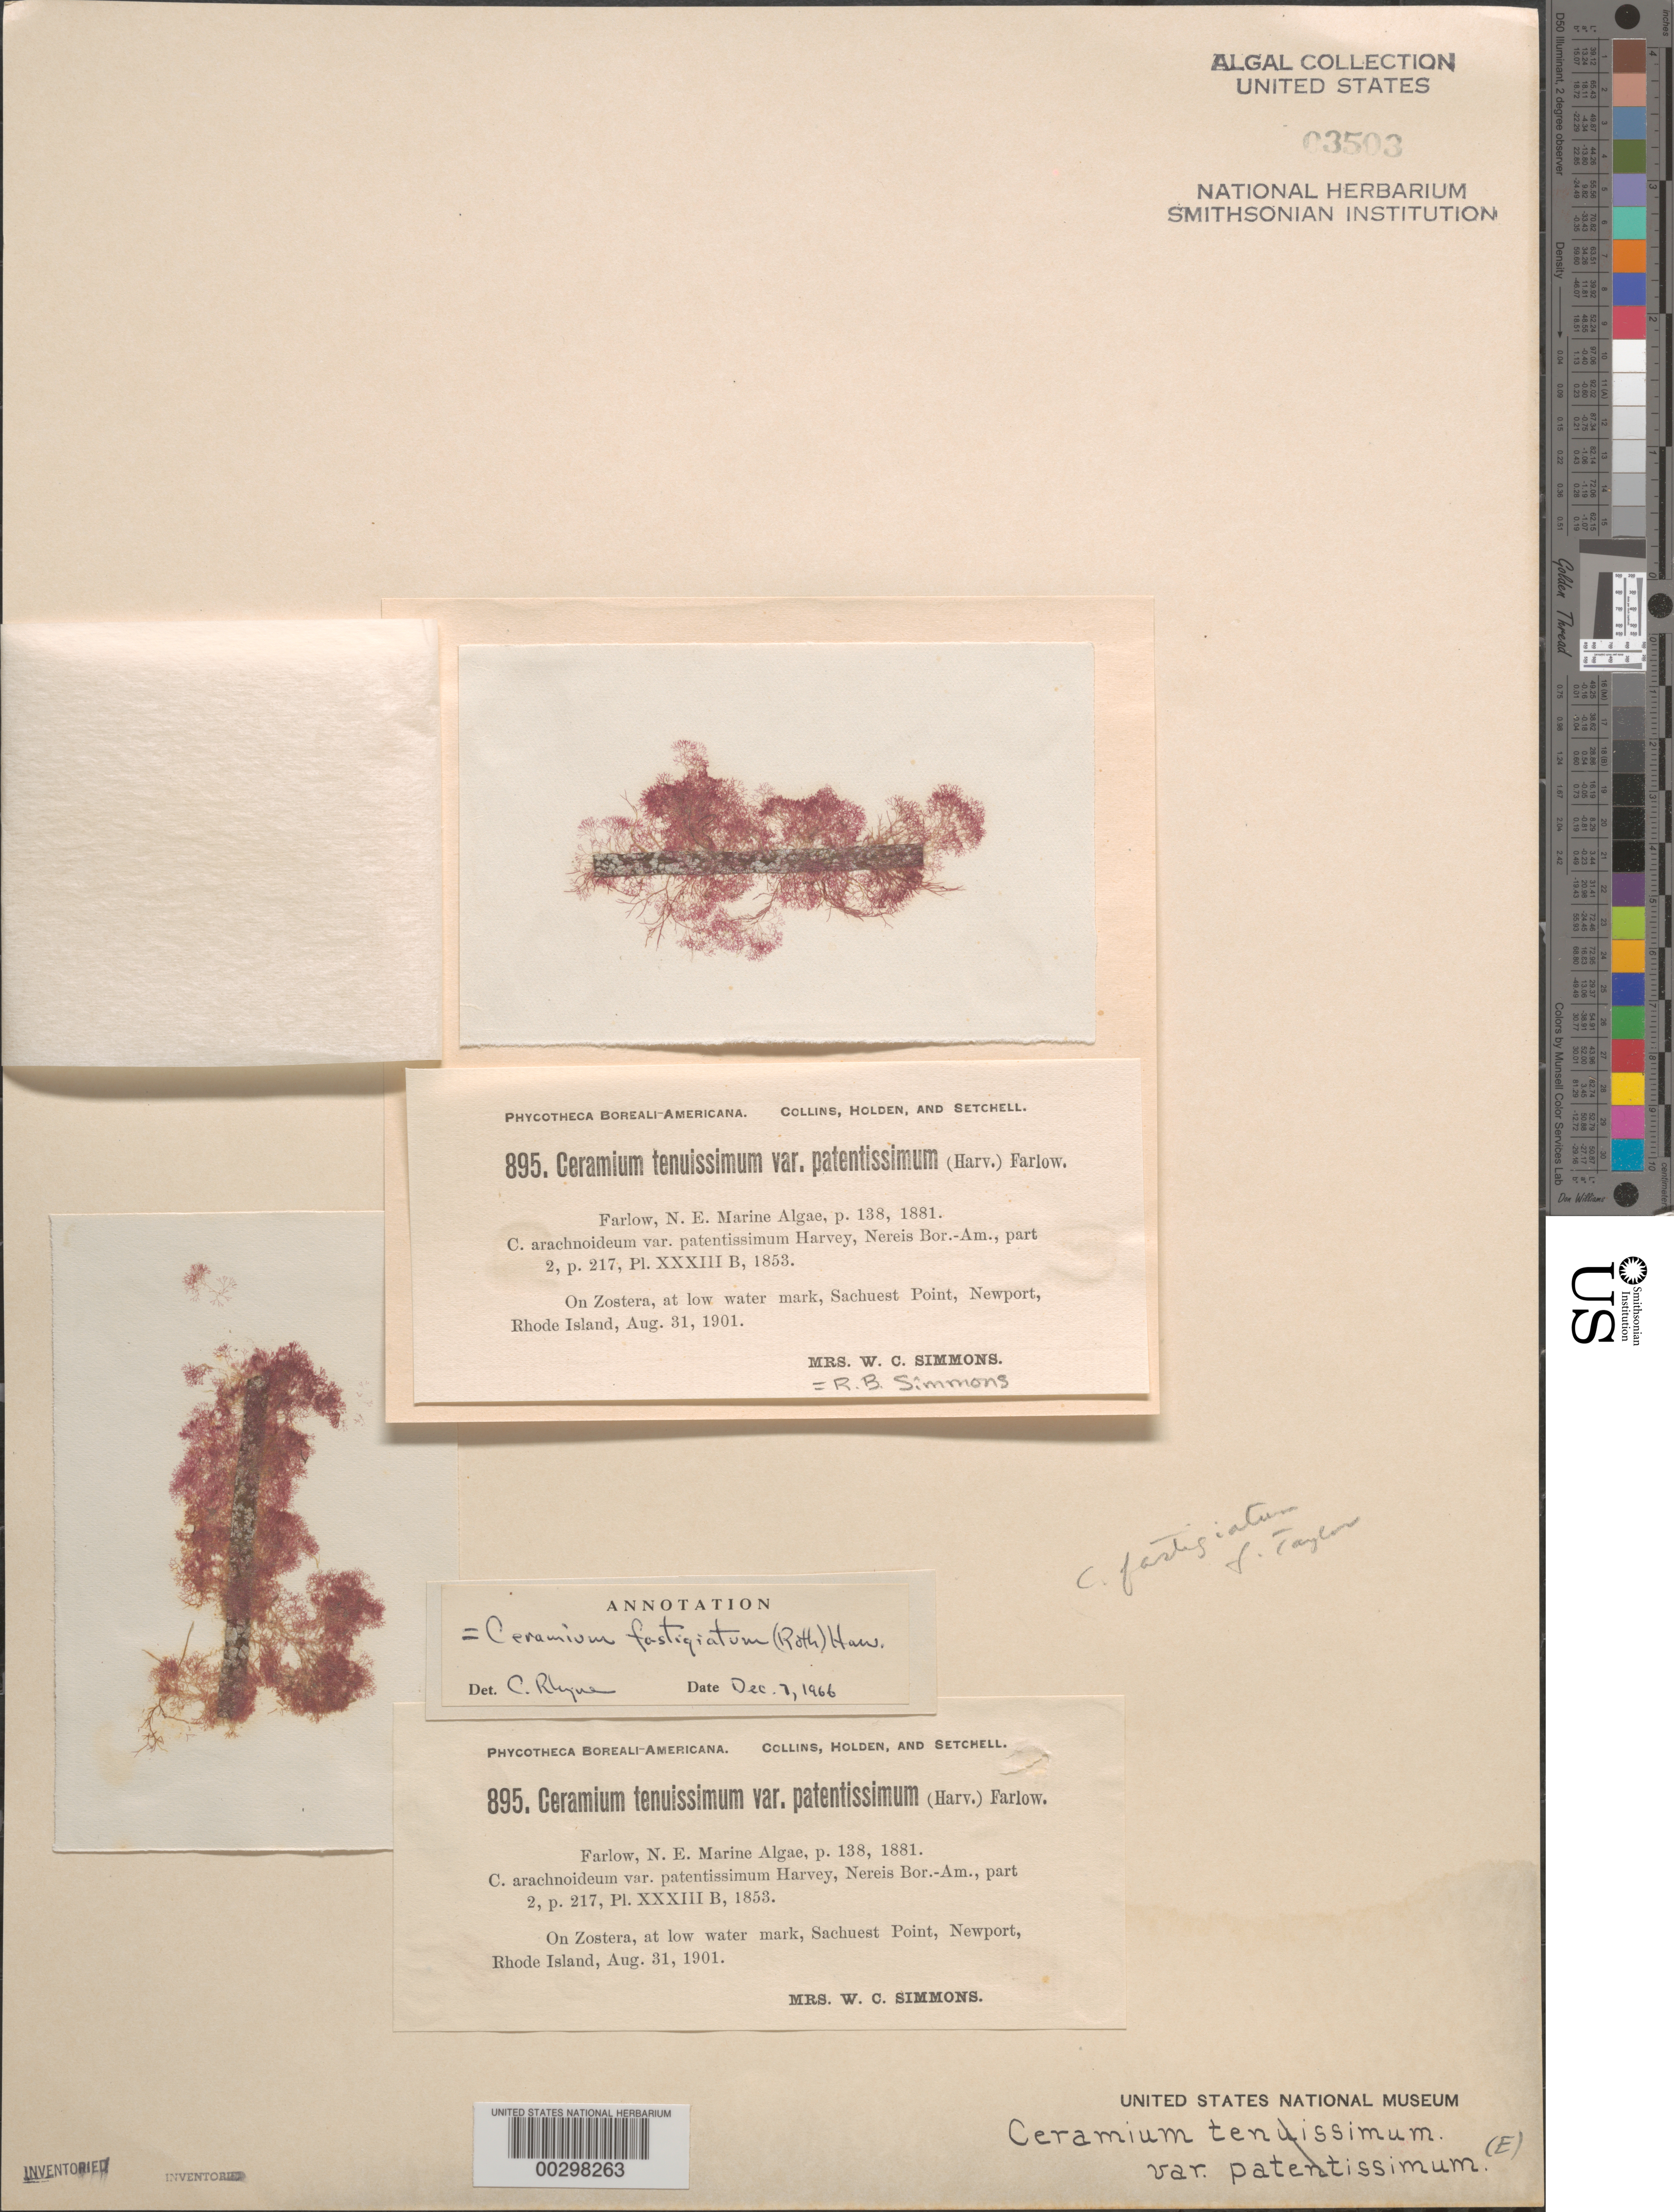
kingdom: Plantae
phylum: Rhodophyta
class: Florideophyceae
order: Ceramiales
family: Ceramiaceae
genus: Ceramium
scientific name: Ceramium fastigiatum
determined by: Rhyne, C. F.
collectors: R. B. Simmons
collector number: PB-A 895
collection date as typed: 31 Aug 1901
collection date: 1901-08-31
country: United States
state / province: Rhode Island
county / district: Newport County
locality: Sachuest Point, Newport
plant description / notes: Collins, Holden & Setchell, Phycotheca Boreali-Americana, as Ceramium tenuissimum v. patentissimum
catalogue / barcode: US 3503